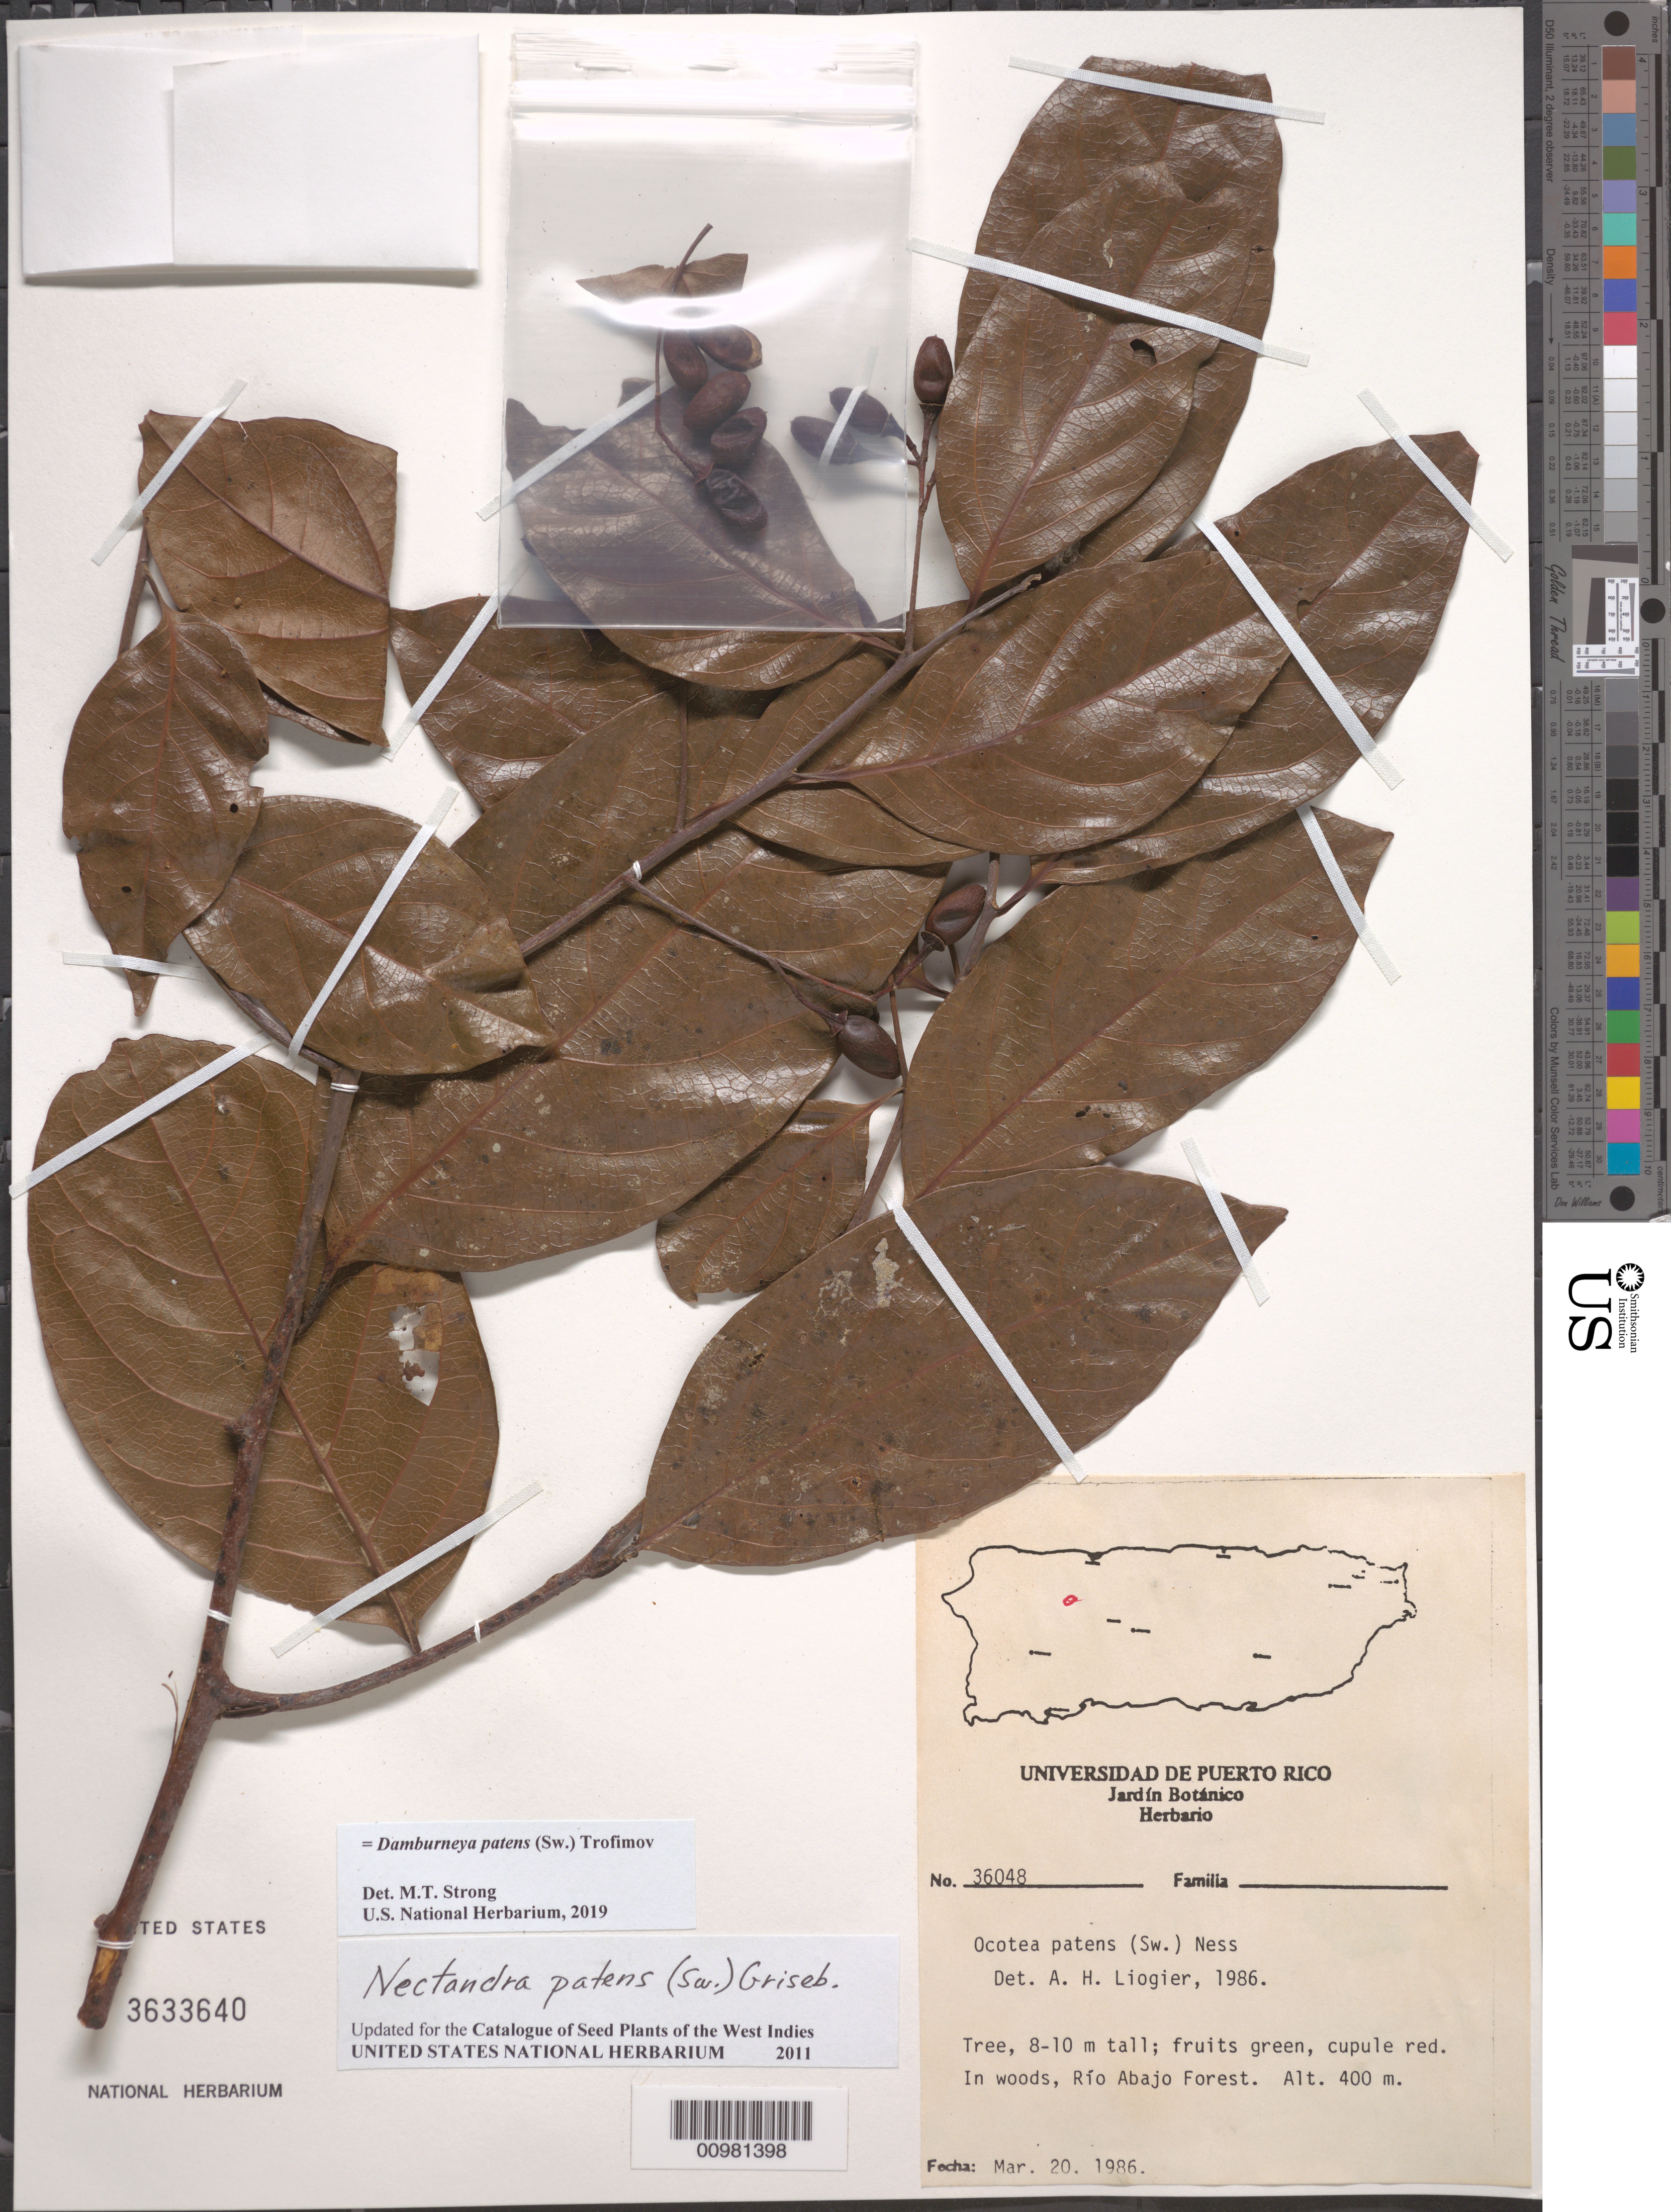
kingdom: Plantae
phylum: Tracheophyta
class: Magnoliopsida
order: Laurales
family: Lauraceae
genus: Damburneya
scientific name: Damburneya patens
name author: (Sw.) Trofimov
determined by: Strong, M. T., (US), Smithsonian Institution - National Museum of Natural History (UNITED STATES)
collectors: A. H. Liogier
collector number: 36048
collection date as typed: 20 Mar 1986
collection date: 1986-03-20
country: Puerto Rico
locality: Rio Abajo Forest.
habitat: In woods.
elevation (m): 400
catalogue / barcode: US 3633640